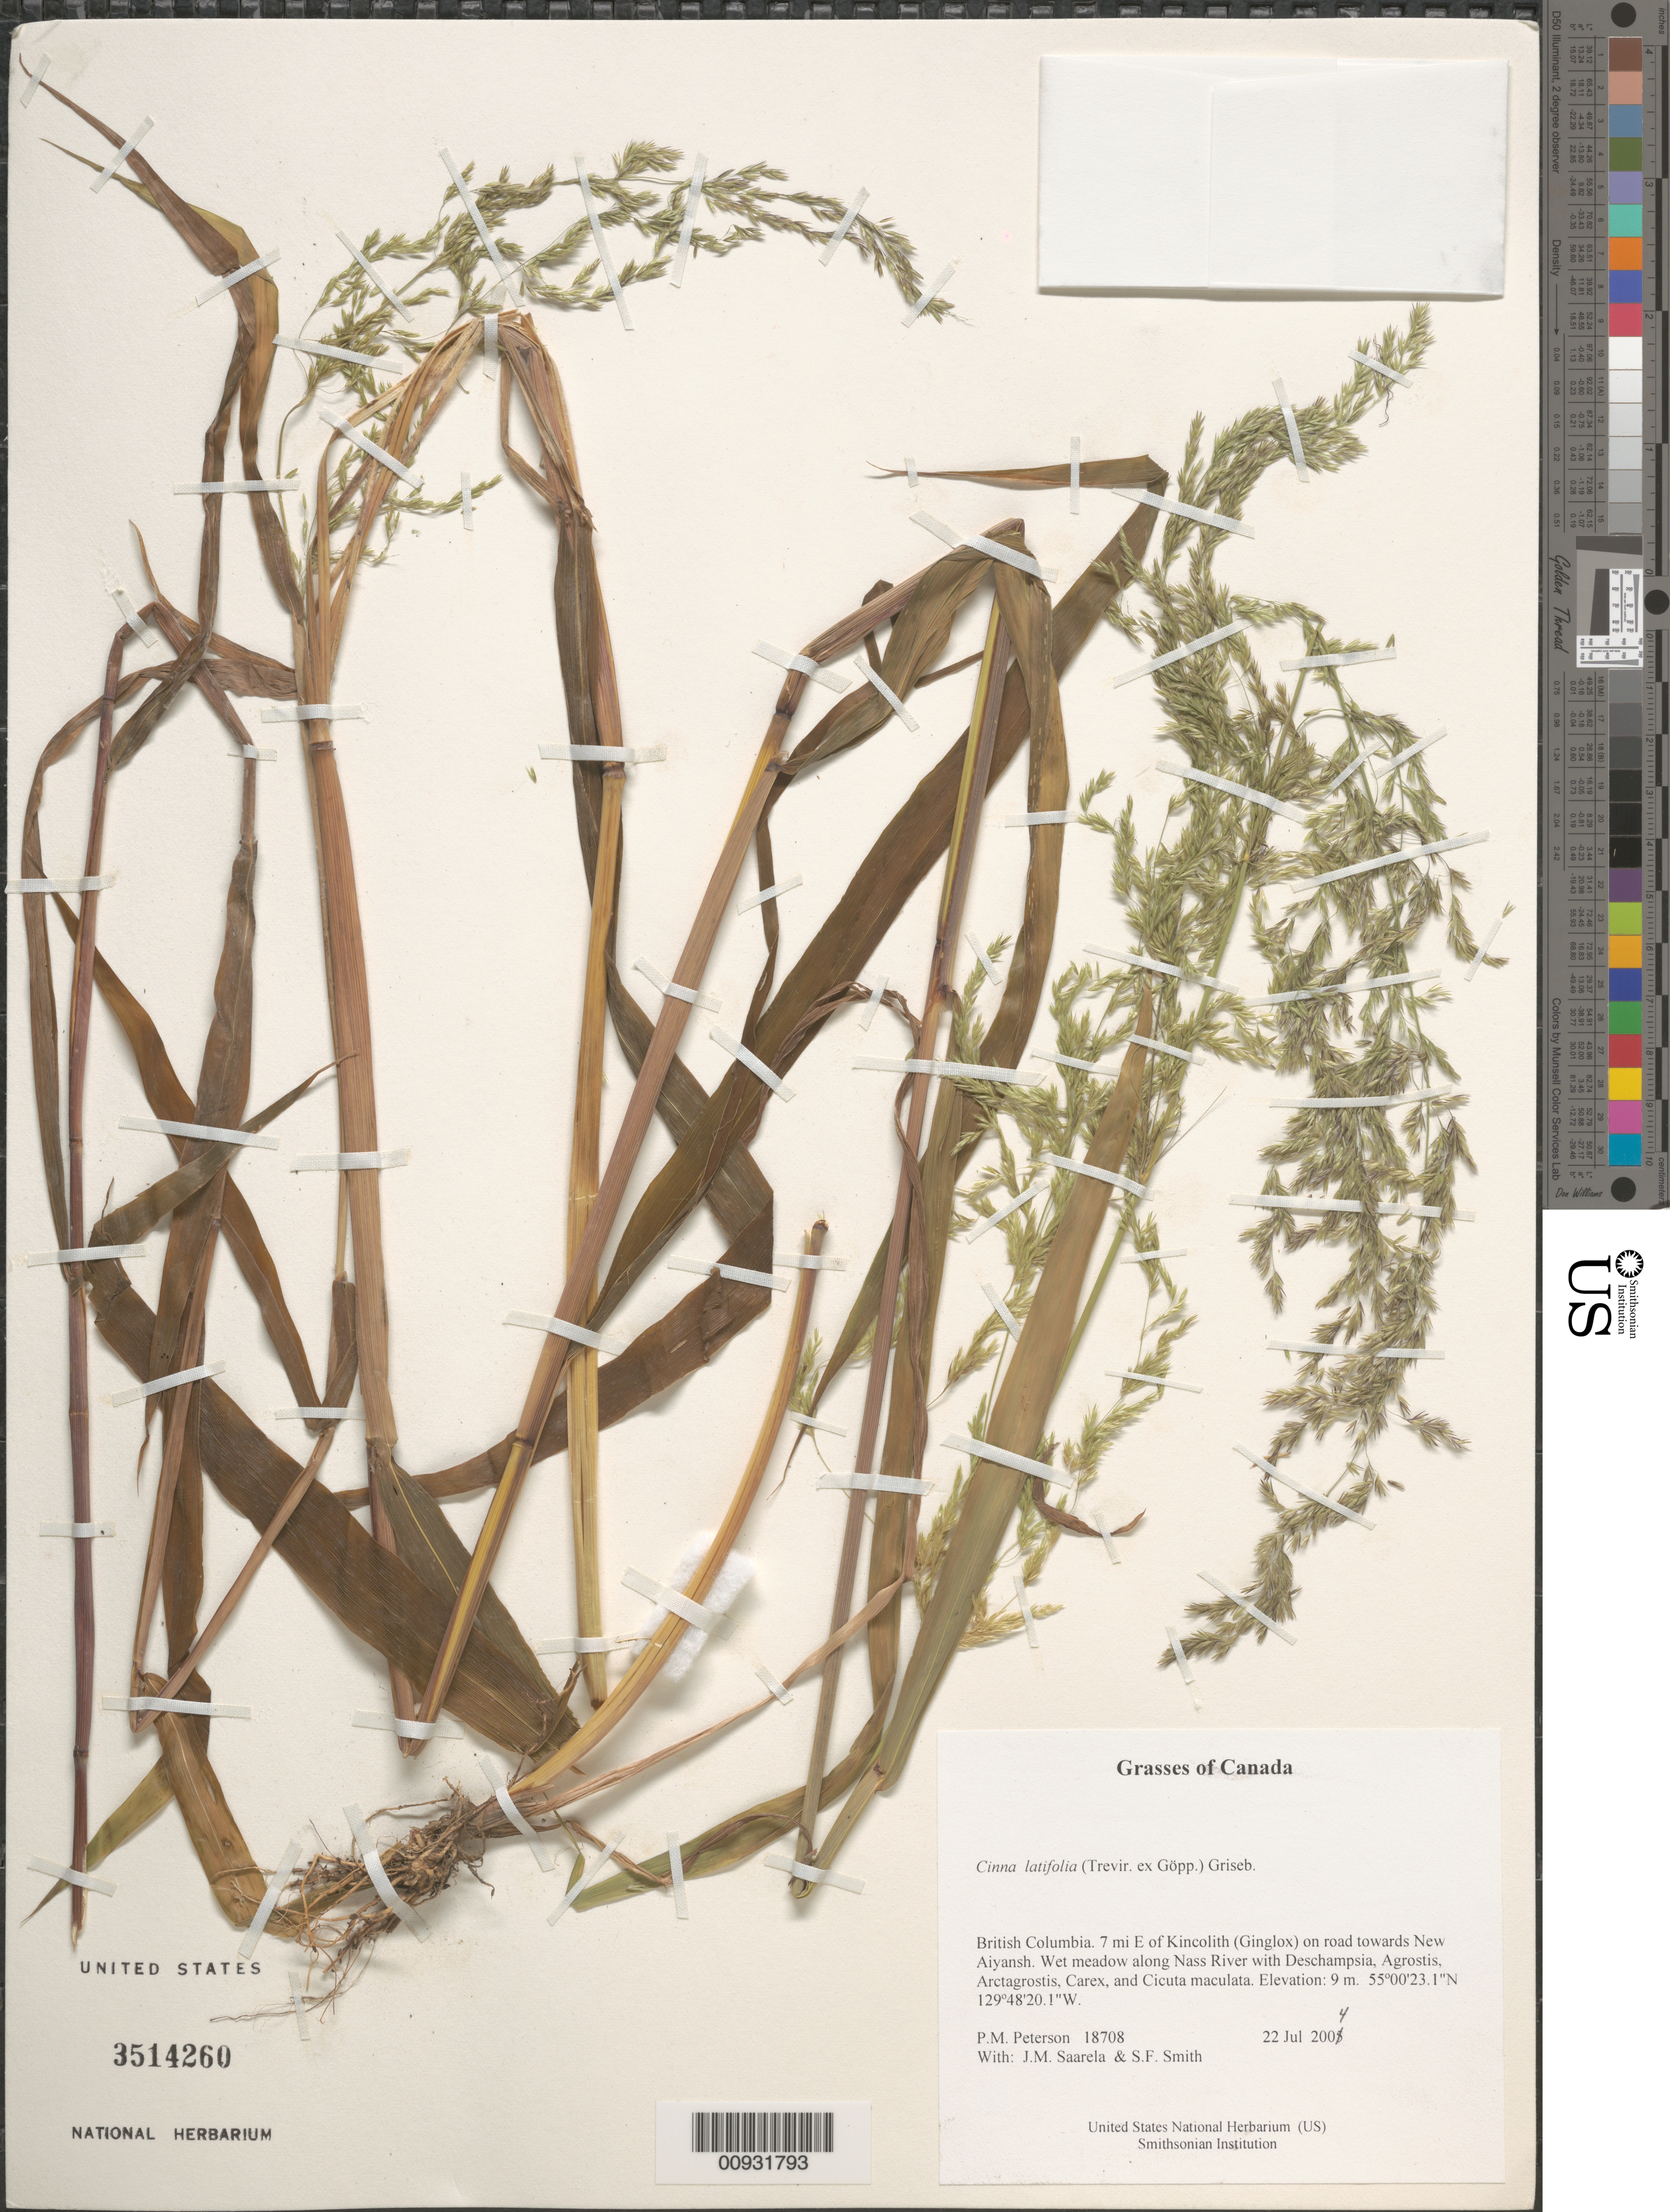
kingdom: Plantae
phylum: Tracheophyta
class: Liliopsida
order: Poales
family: Poaceae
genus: Cinna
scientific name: Cinna latifolia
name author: (Trevir. ex Goeppert) Griseb.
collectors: P. M. Peterson, J. Saarela & S.F. Smith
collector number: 18708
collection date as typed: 22 Jul 2004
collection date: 2004-07-22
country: Canada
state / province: British Columbia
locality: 7 mi E of Kincolith (Ginglox) on road towards New Aiyansh. Wet meadow along Nass River with Deschampsia, Agrostis, Arctagrostis, Carex, and Cicuta maculata.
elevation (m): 9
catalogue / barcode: US 3514260